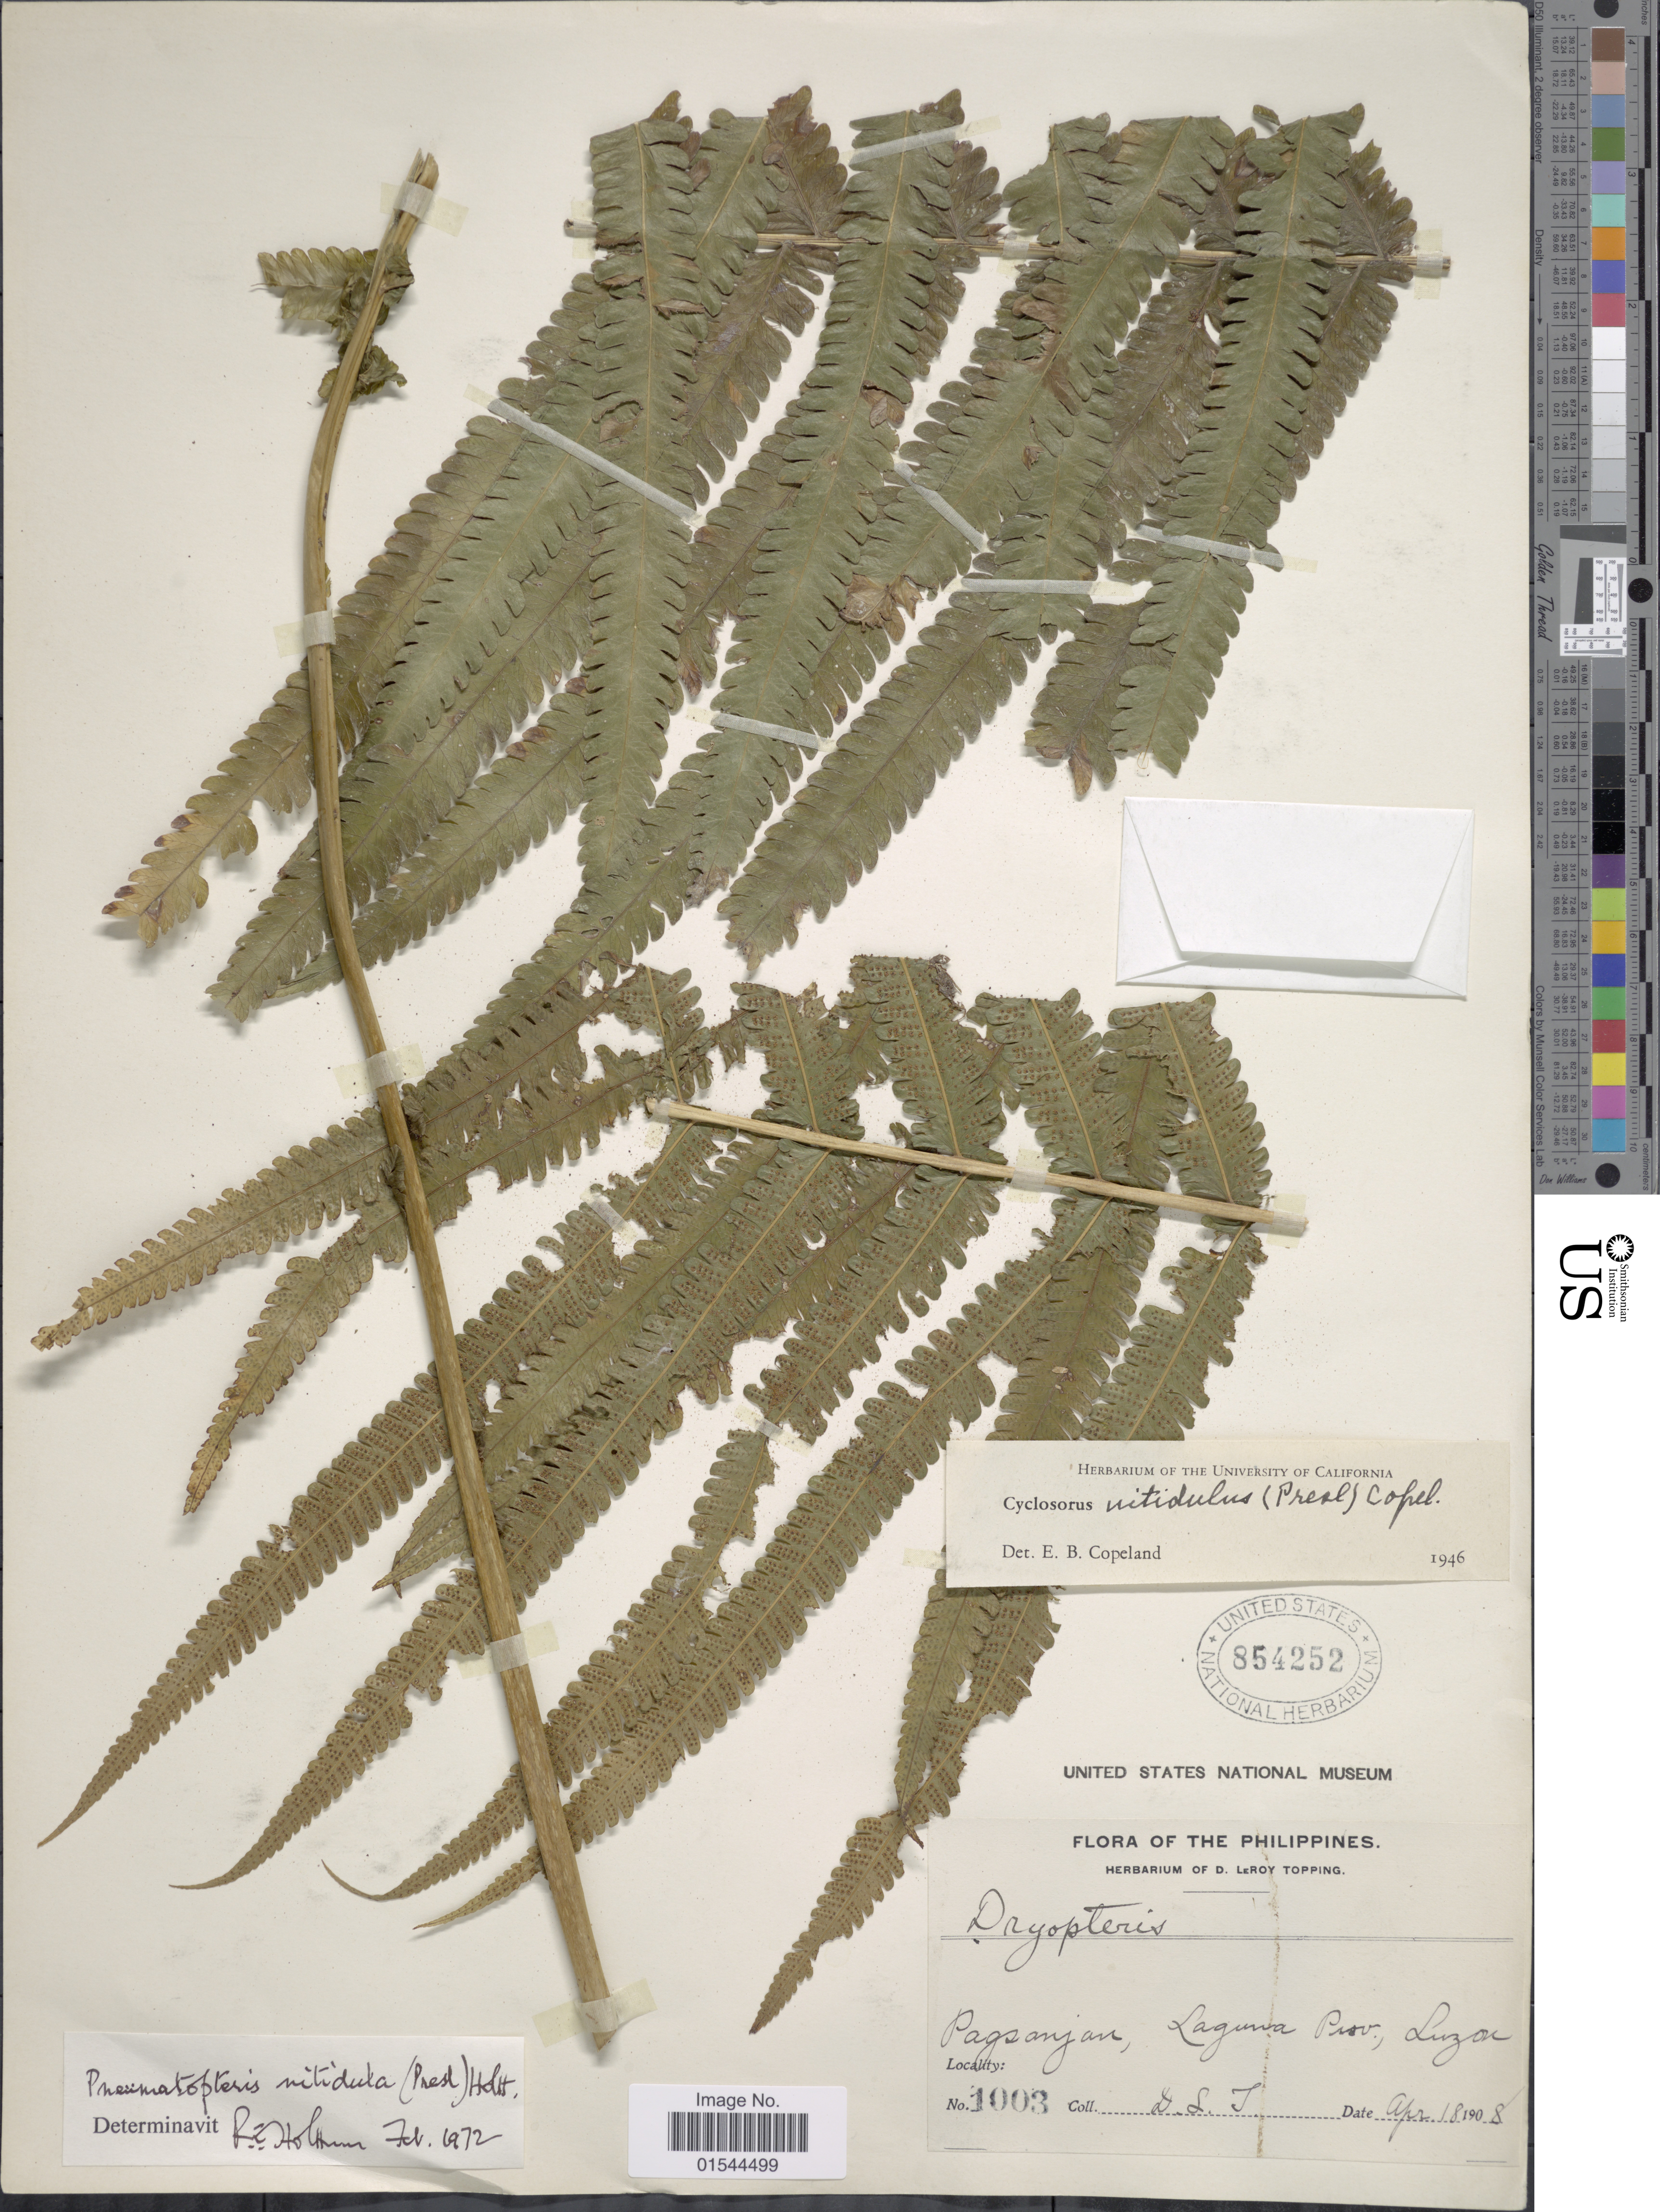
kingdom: Plantae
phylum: Tracheophyta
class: Polypodiopsida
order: Polypodiales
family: Thelypteridaceae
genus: Pneumatopteris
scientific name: Pneumatopteris nitidula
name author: (C. Presl) Holttum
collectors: D. L. Topping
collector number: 1003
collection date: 1908-04-18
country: Philippines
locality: Pagsanjan, Laguna Prov., Luzon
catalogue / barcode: US 854252